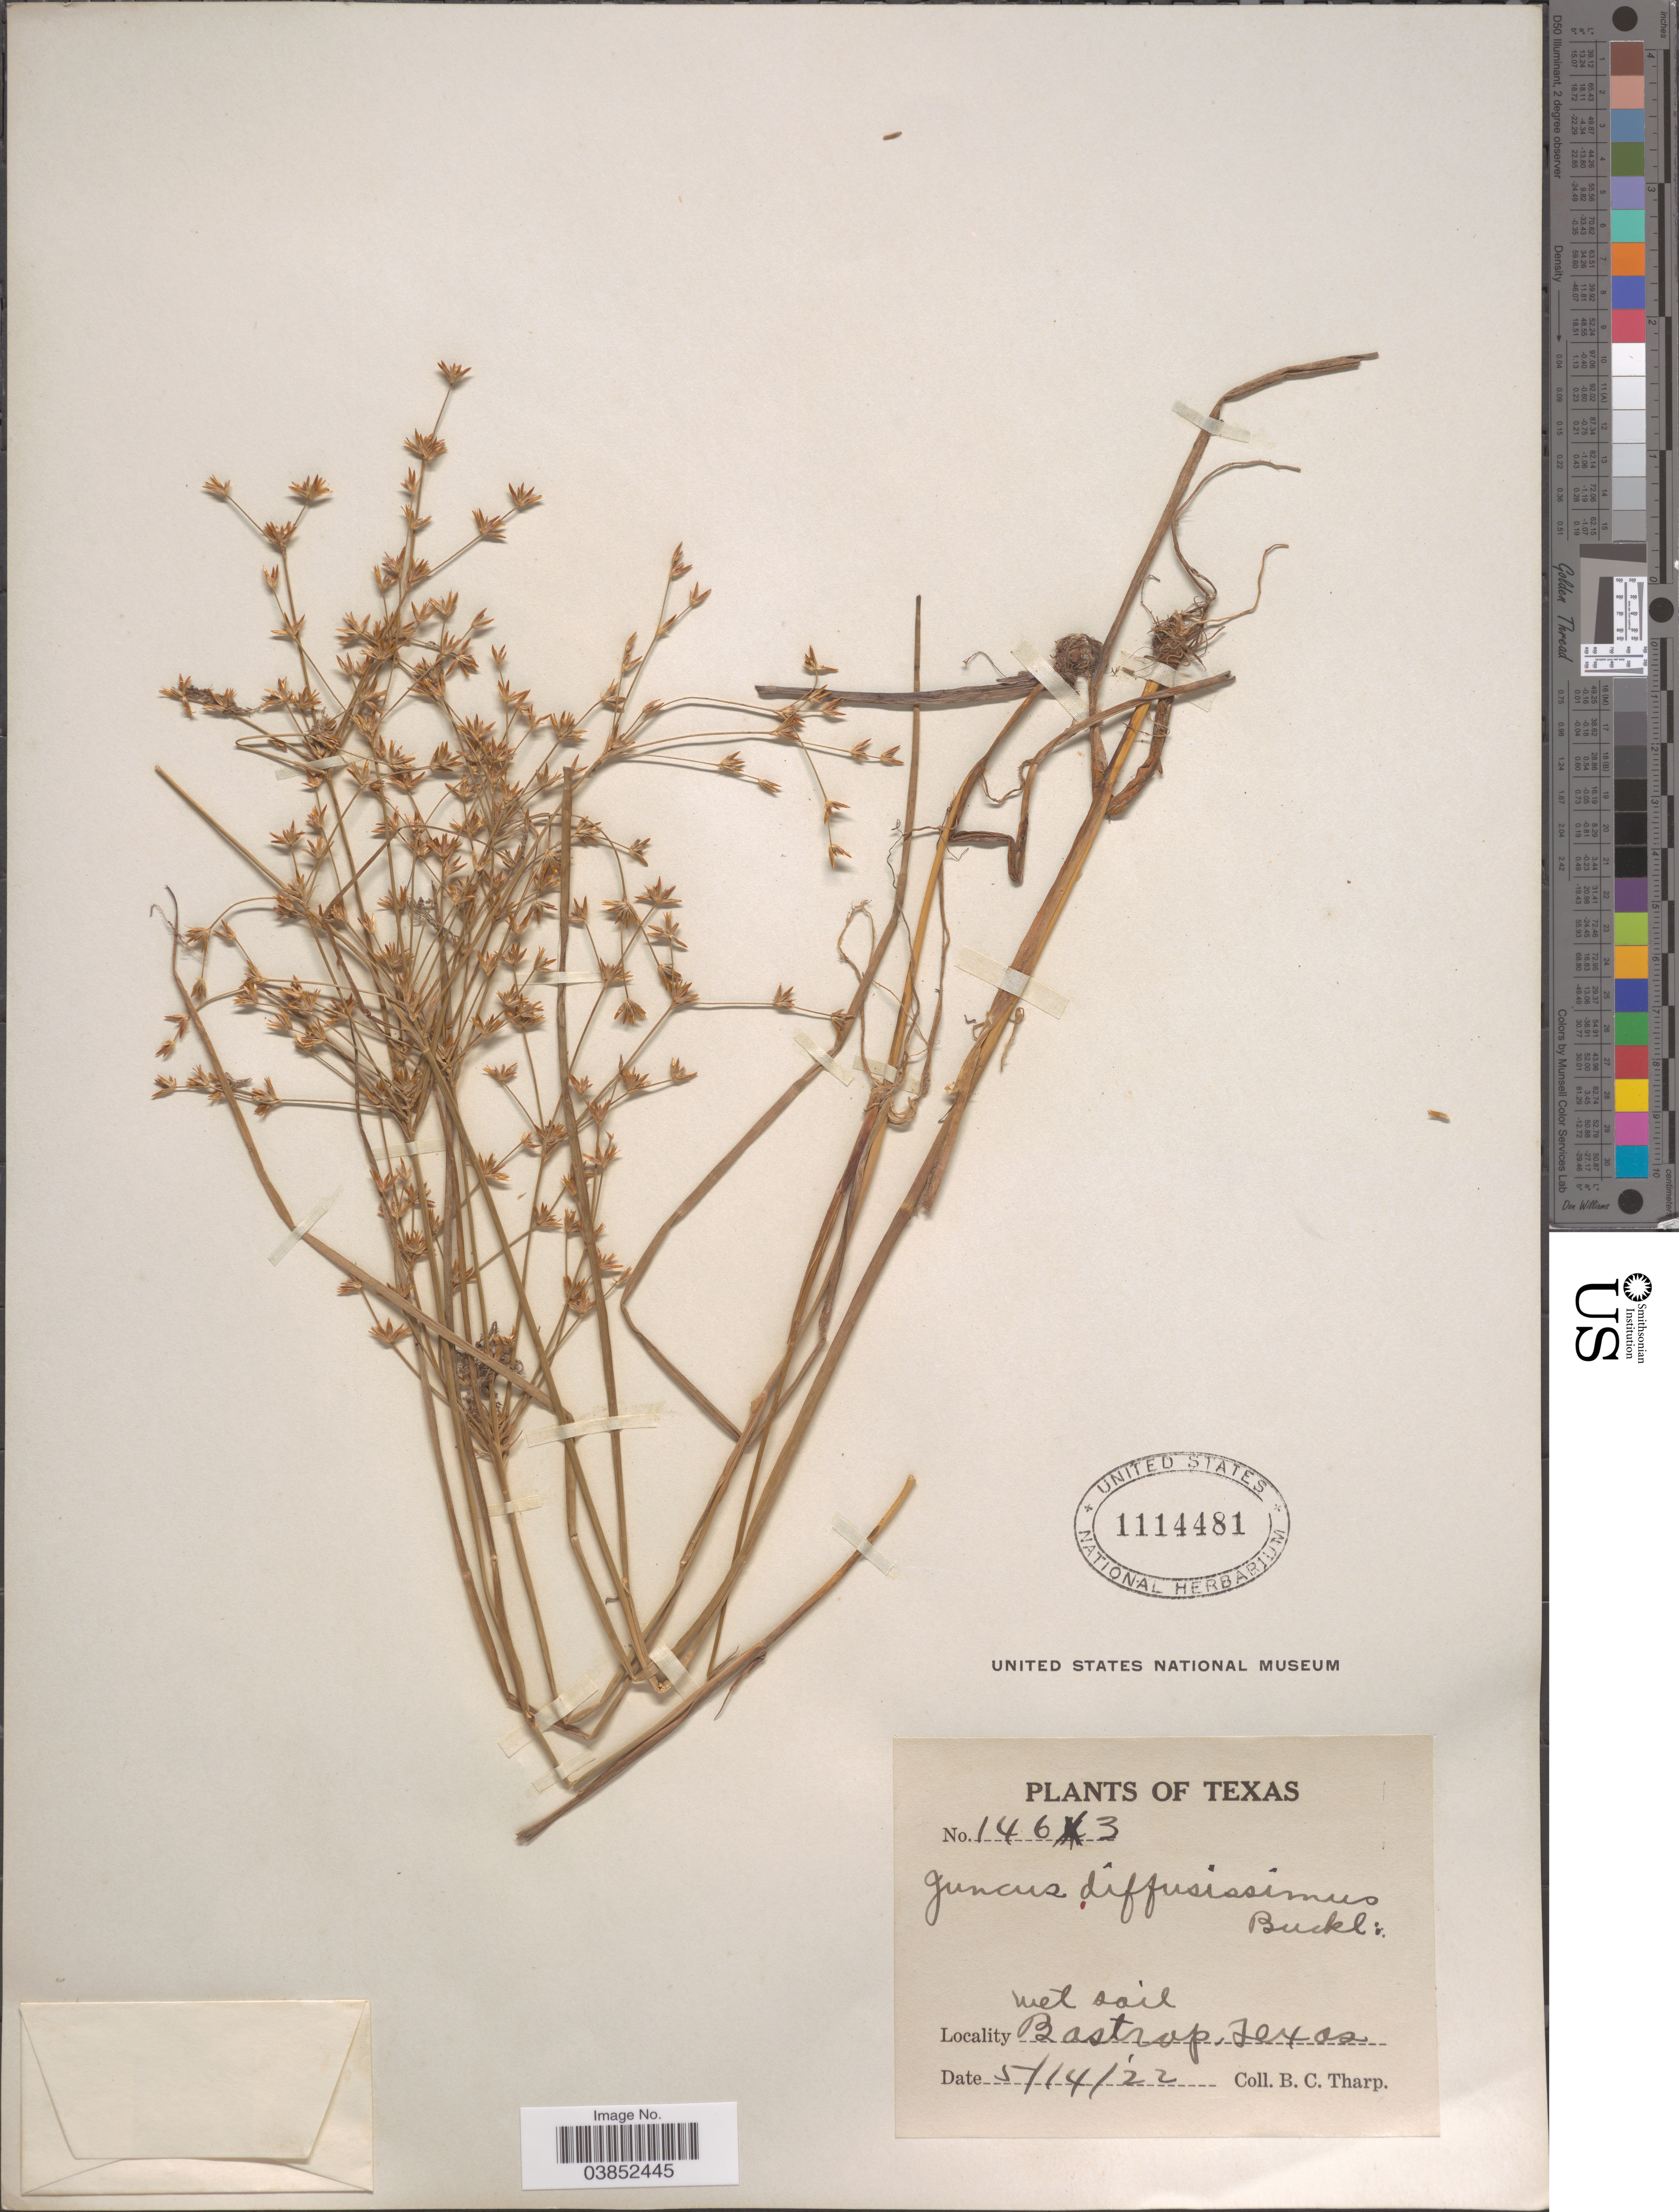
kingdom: Plantae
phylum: Tracheophyta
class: Liliopsida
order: Poales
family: Juncaceae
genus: Juncus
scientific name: Juncus diffusissimus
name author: Buckley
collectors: B. C. Tharp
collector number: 1463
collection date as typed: Transcribed d/m/y: 14/5/22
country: United States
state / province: Texas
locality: Bastrop.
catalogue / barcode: US 1114481